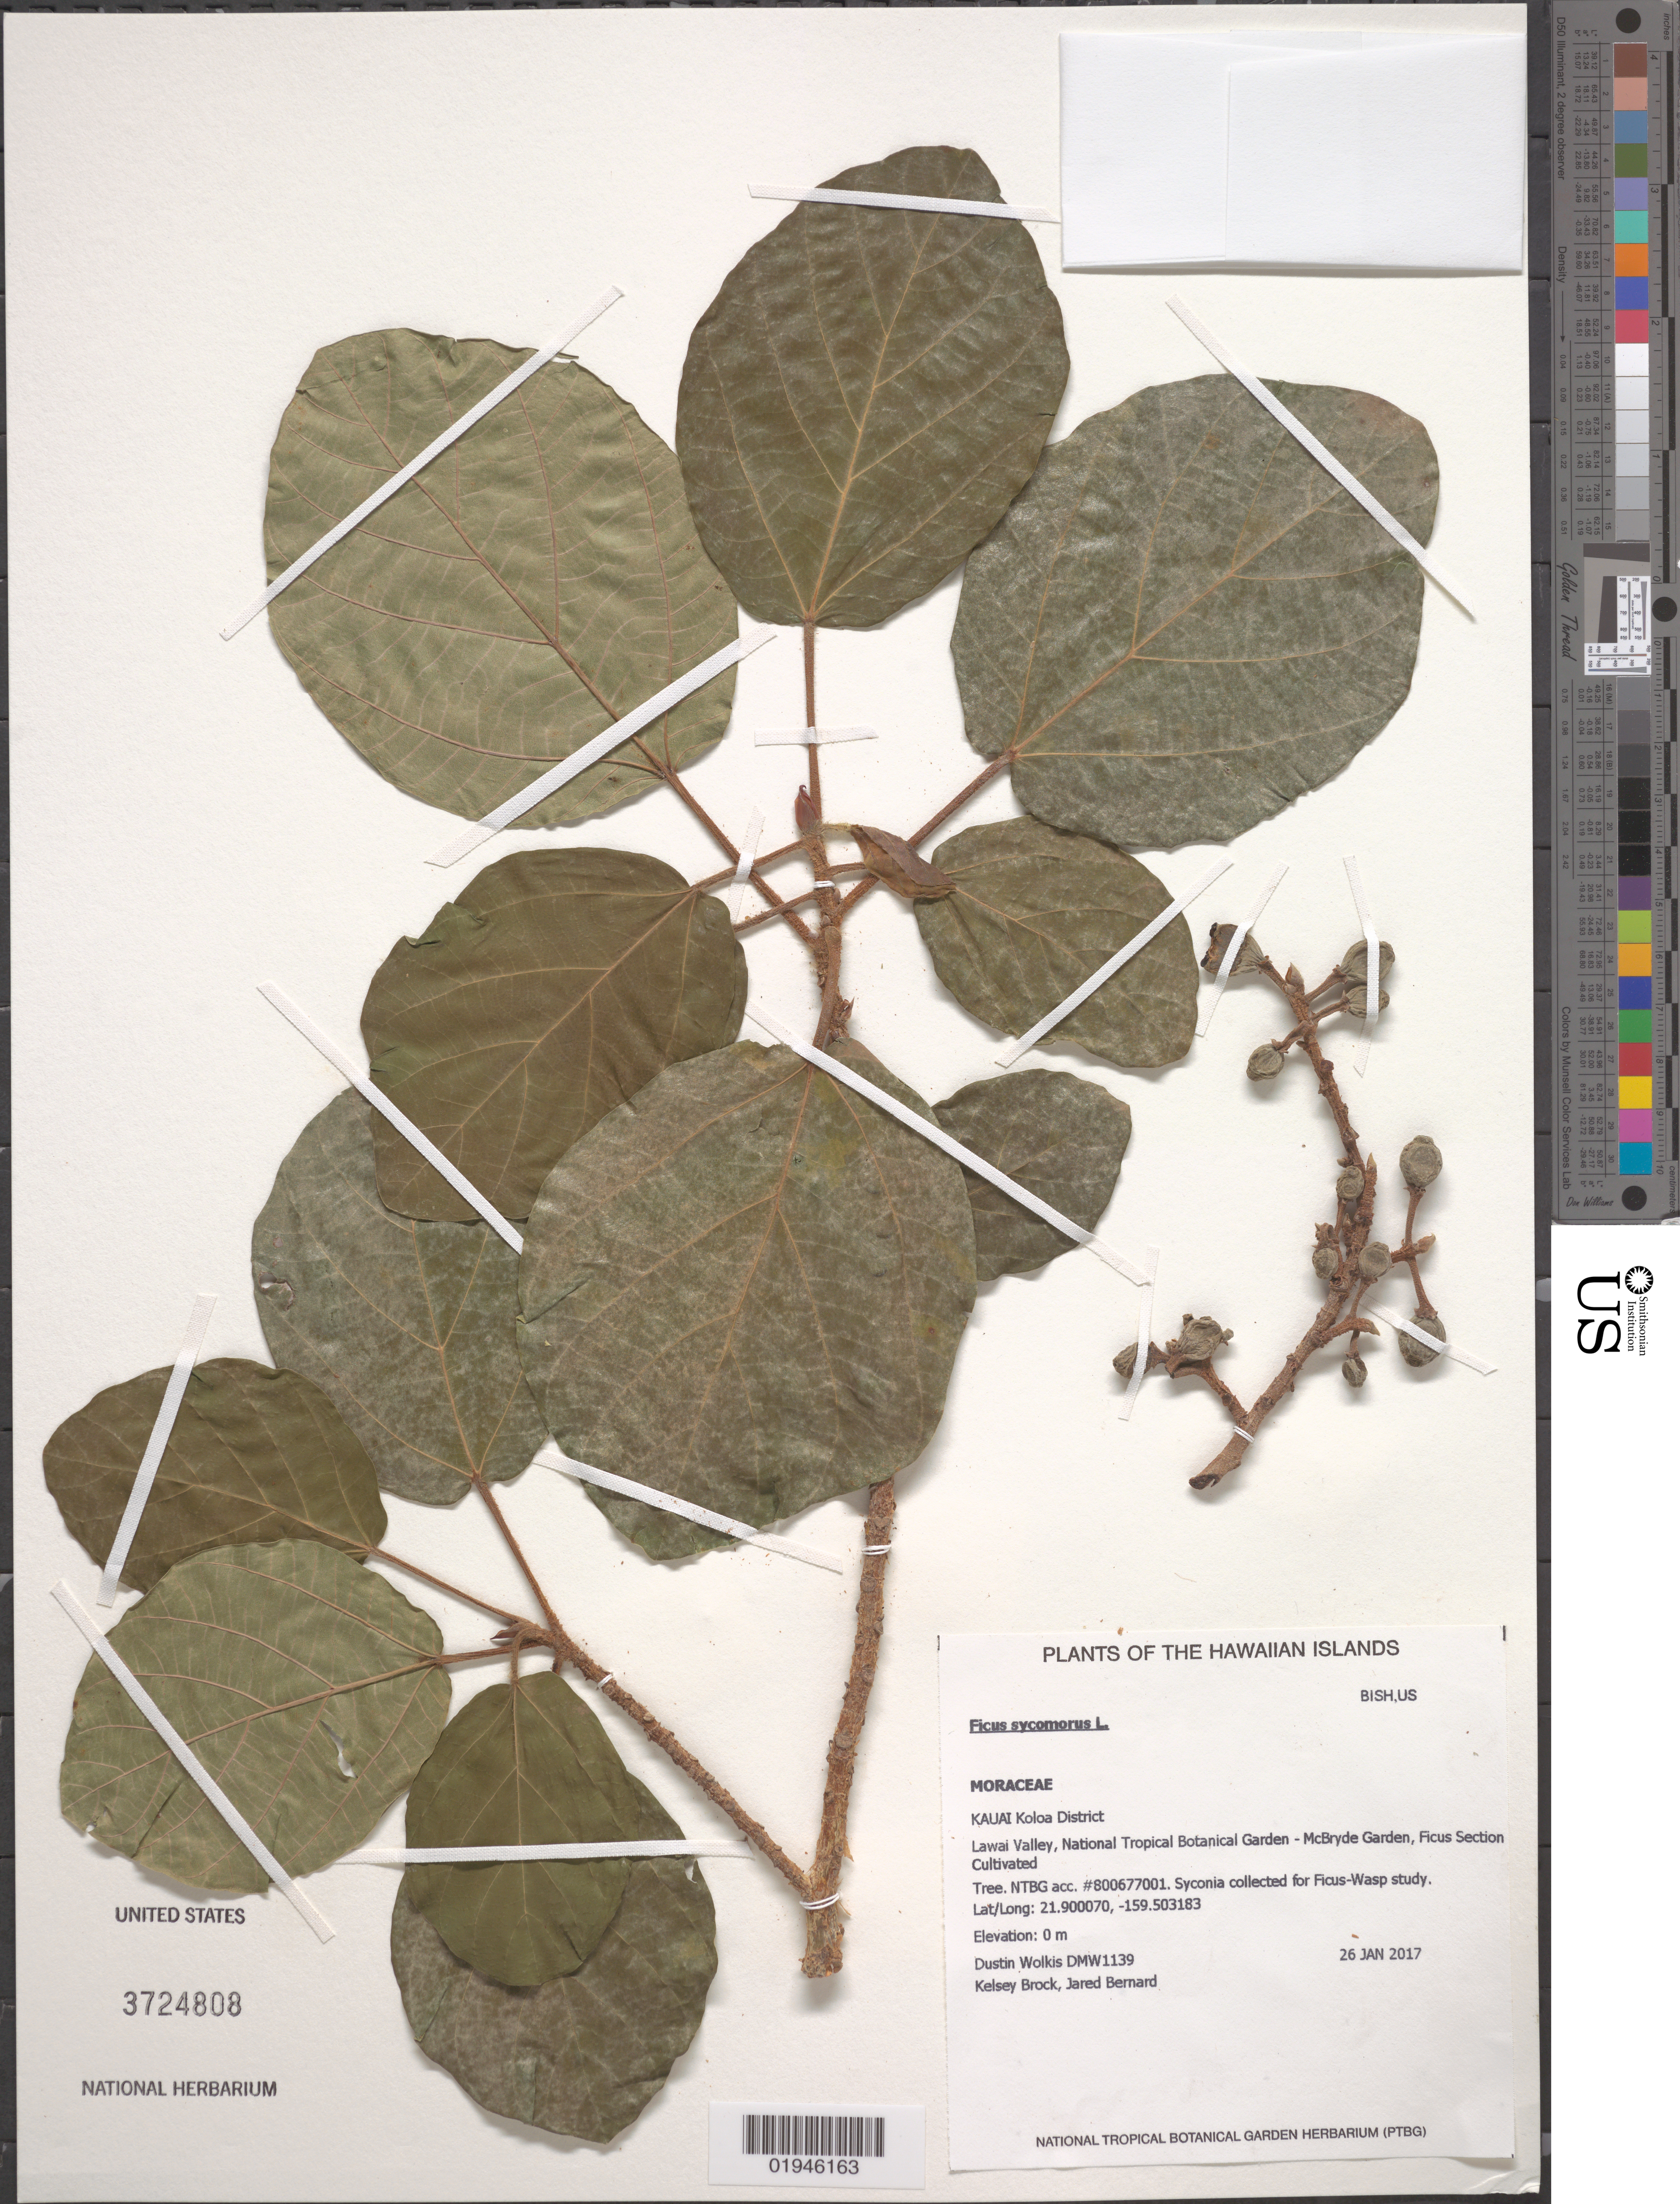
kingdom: Plantae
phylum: Tracheophyta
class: Magnoliopsida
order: Rosales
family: Moraceae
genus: Ficus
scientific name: Ficus sycomorus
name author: L.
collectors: D. Wolkis, K. Brock & J. Bernard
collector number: DMW1139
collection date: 2017-01-26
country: United States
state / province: Hawaii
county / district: Kauai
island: Hawaii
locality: Koloa District, Lawai Valley, National Tropical Botanical Garden, McBryde Garden, Ficus section.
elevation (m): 15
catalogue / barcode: US 3724808